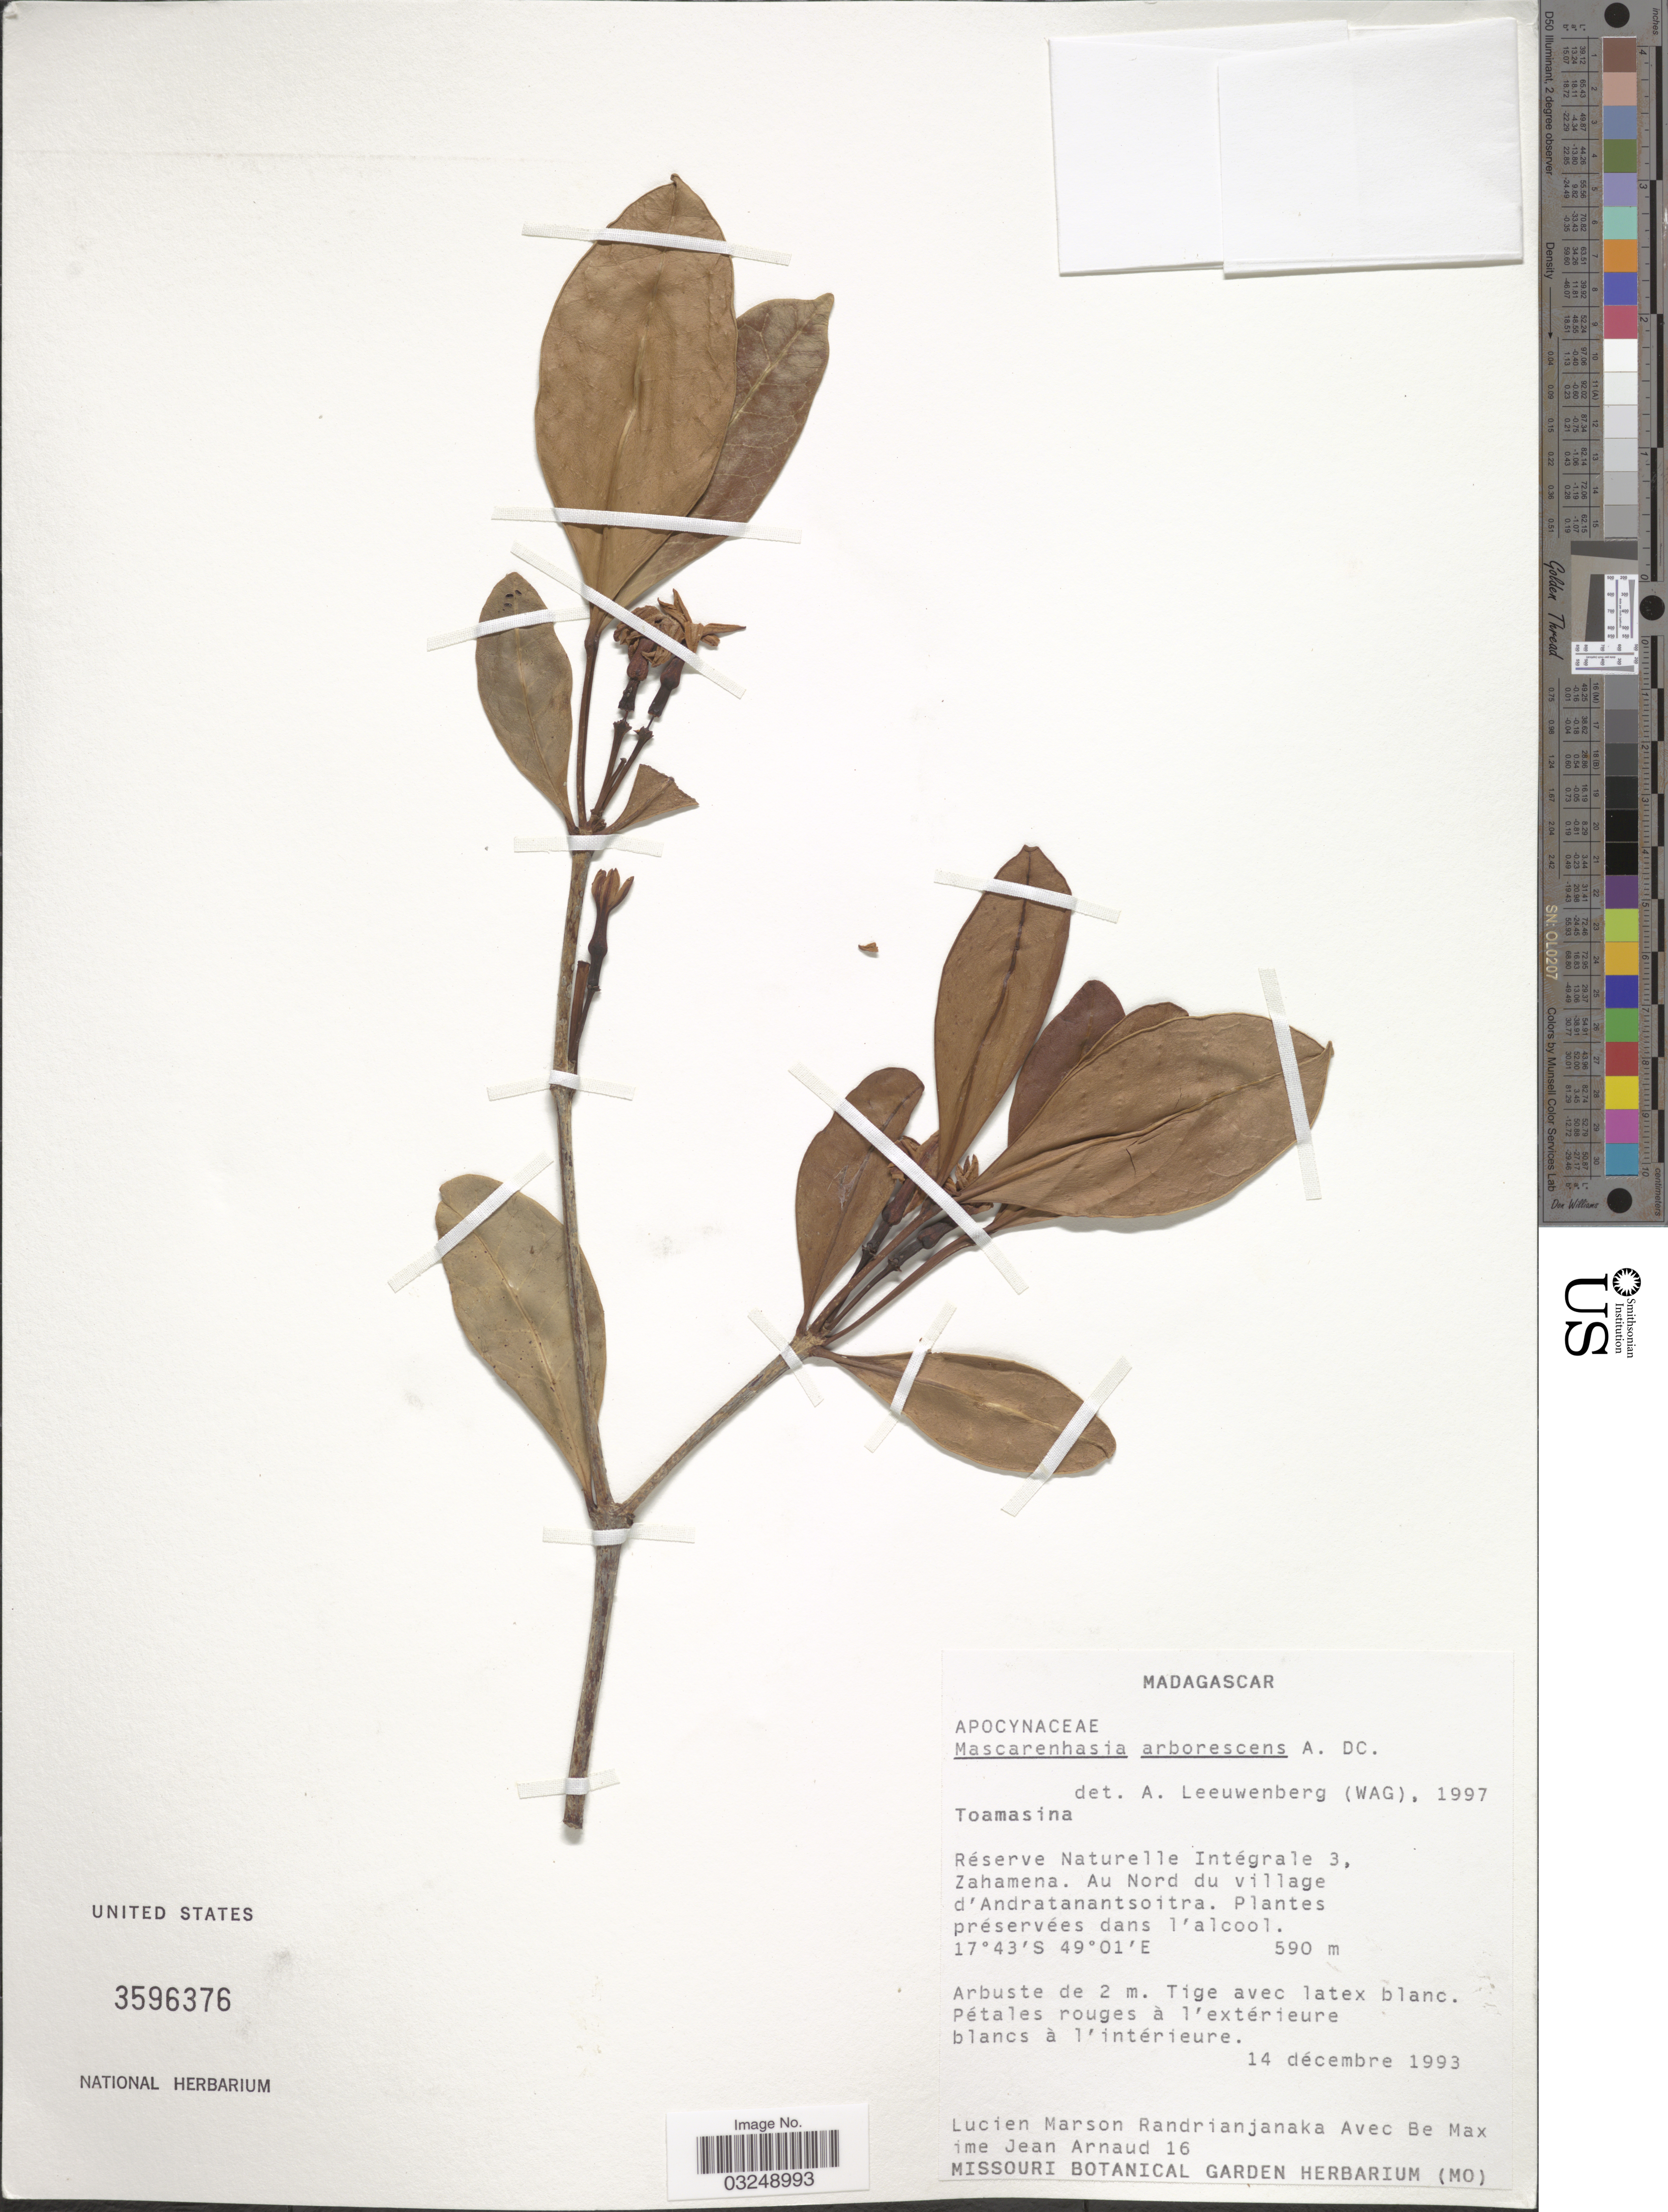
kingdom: Plantae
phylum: Tracheophyta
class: Magnoliopsida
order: Gentianales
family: Apocynaceae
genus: Mascarenhasia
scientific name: Mascarenhasia arborescens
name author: A. DC.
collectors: L. Randrianjanaka, B. Maxime & J. Arnaud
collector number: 16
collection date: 1993-12-14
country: Madagascar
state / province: Analanjirofo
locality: Réserve Naturelle Intégrale 3, Zahamena. Au Nord du village d'Andratanantsoitra.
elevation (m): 590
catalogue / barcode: US 3596376